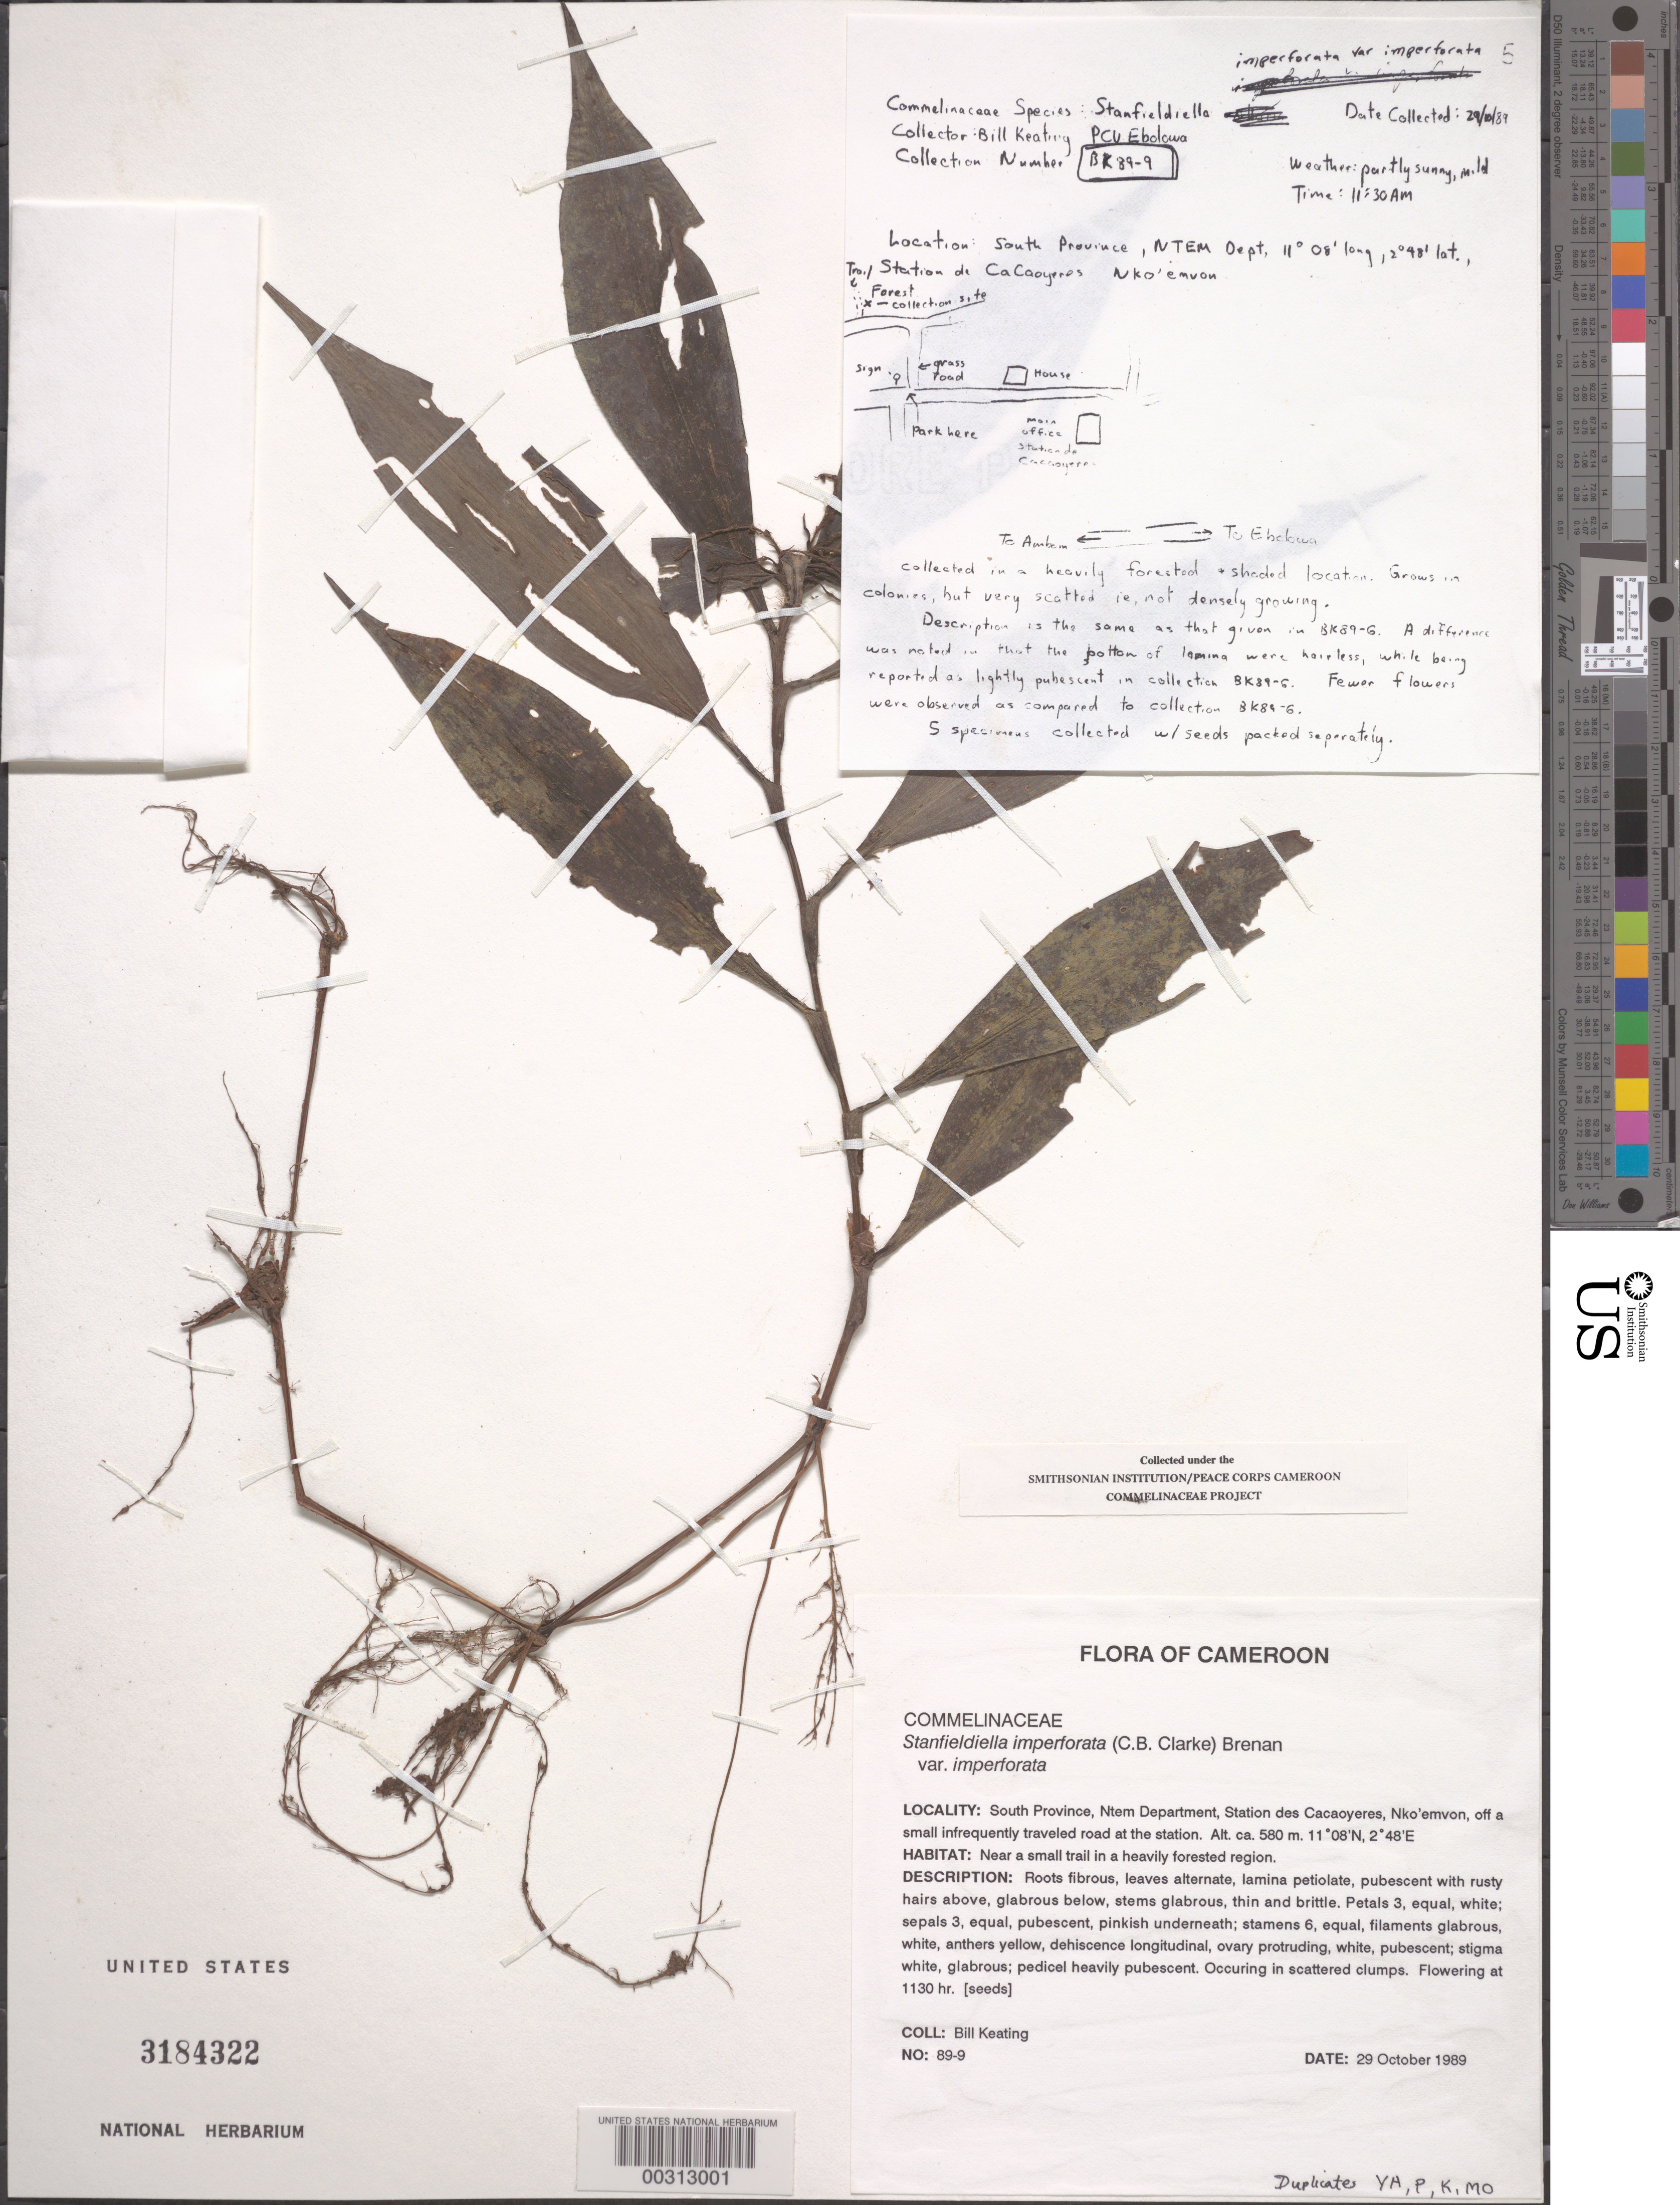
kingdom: Plantae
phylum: Tracheophyta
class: Liliopsida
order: Commelinales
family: Commelinaceae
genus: Stanfieldiella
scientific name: Stanfieldiella imperforata var. imperforata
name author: (C.B. Clarke) Brenan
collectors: B. Keating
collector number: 89-9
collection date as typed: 29 Oct 1989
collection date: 1989-10-29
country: Cameroon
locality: Tekele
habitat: Near a small trail in heavily forested region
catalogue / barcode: US 3184322